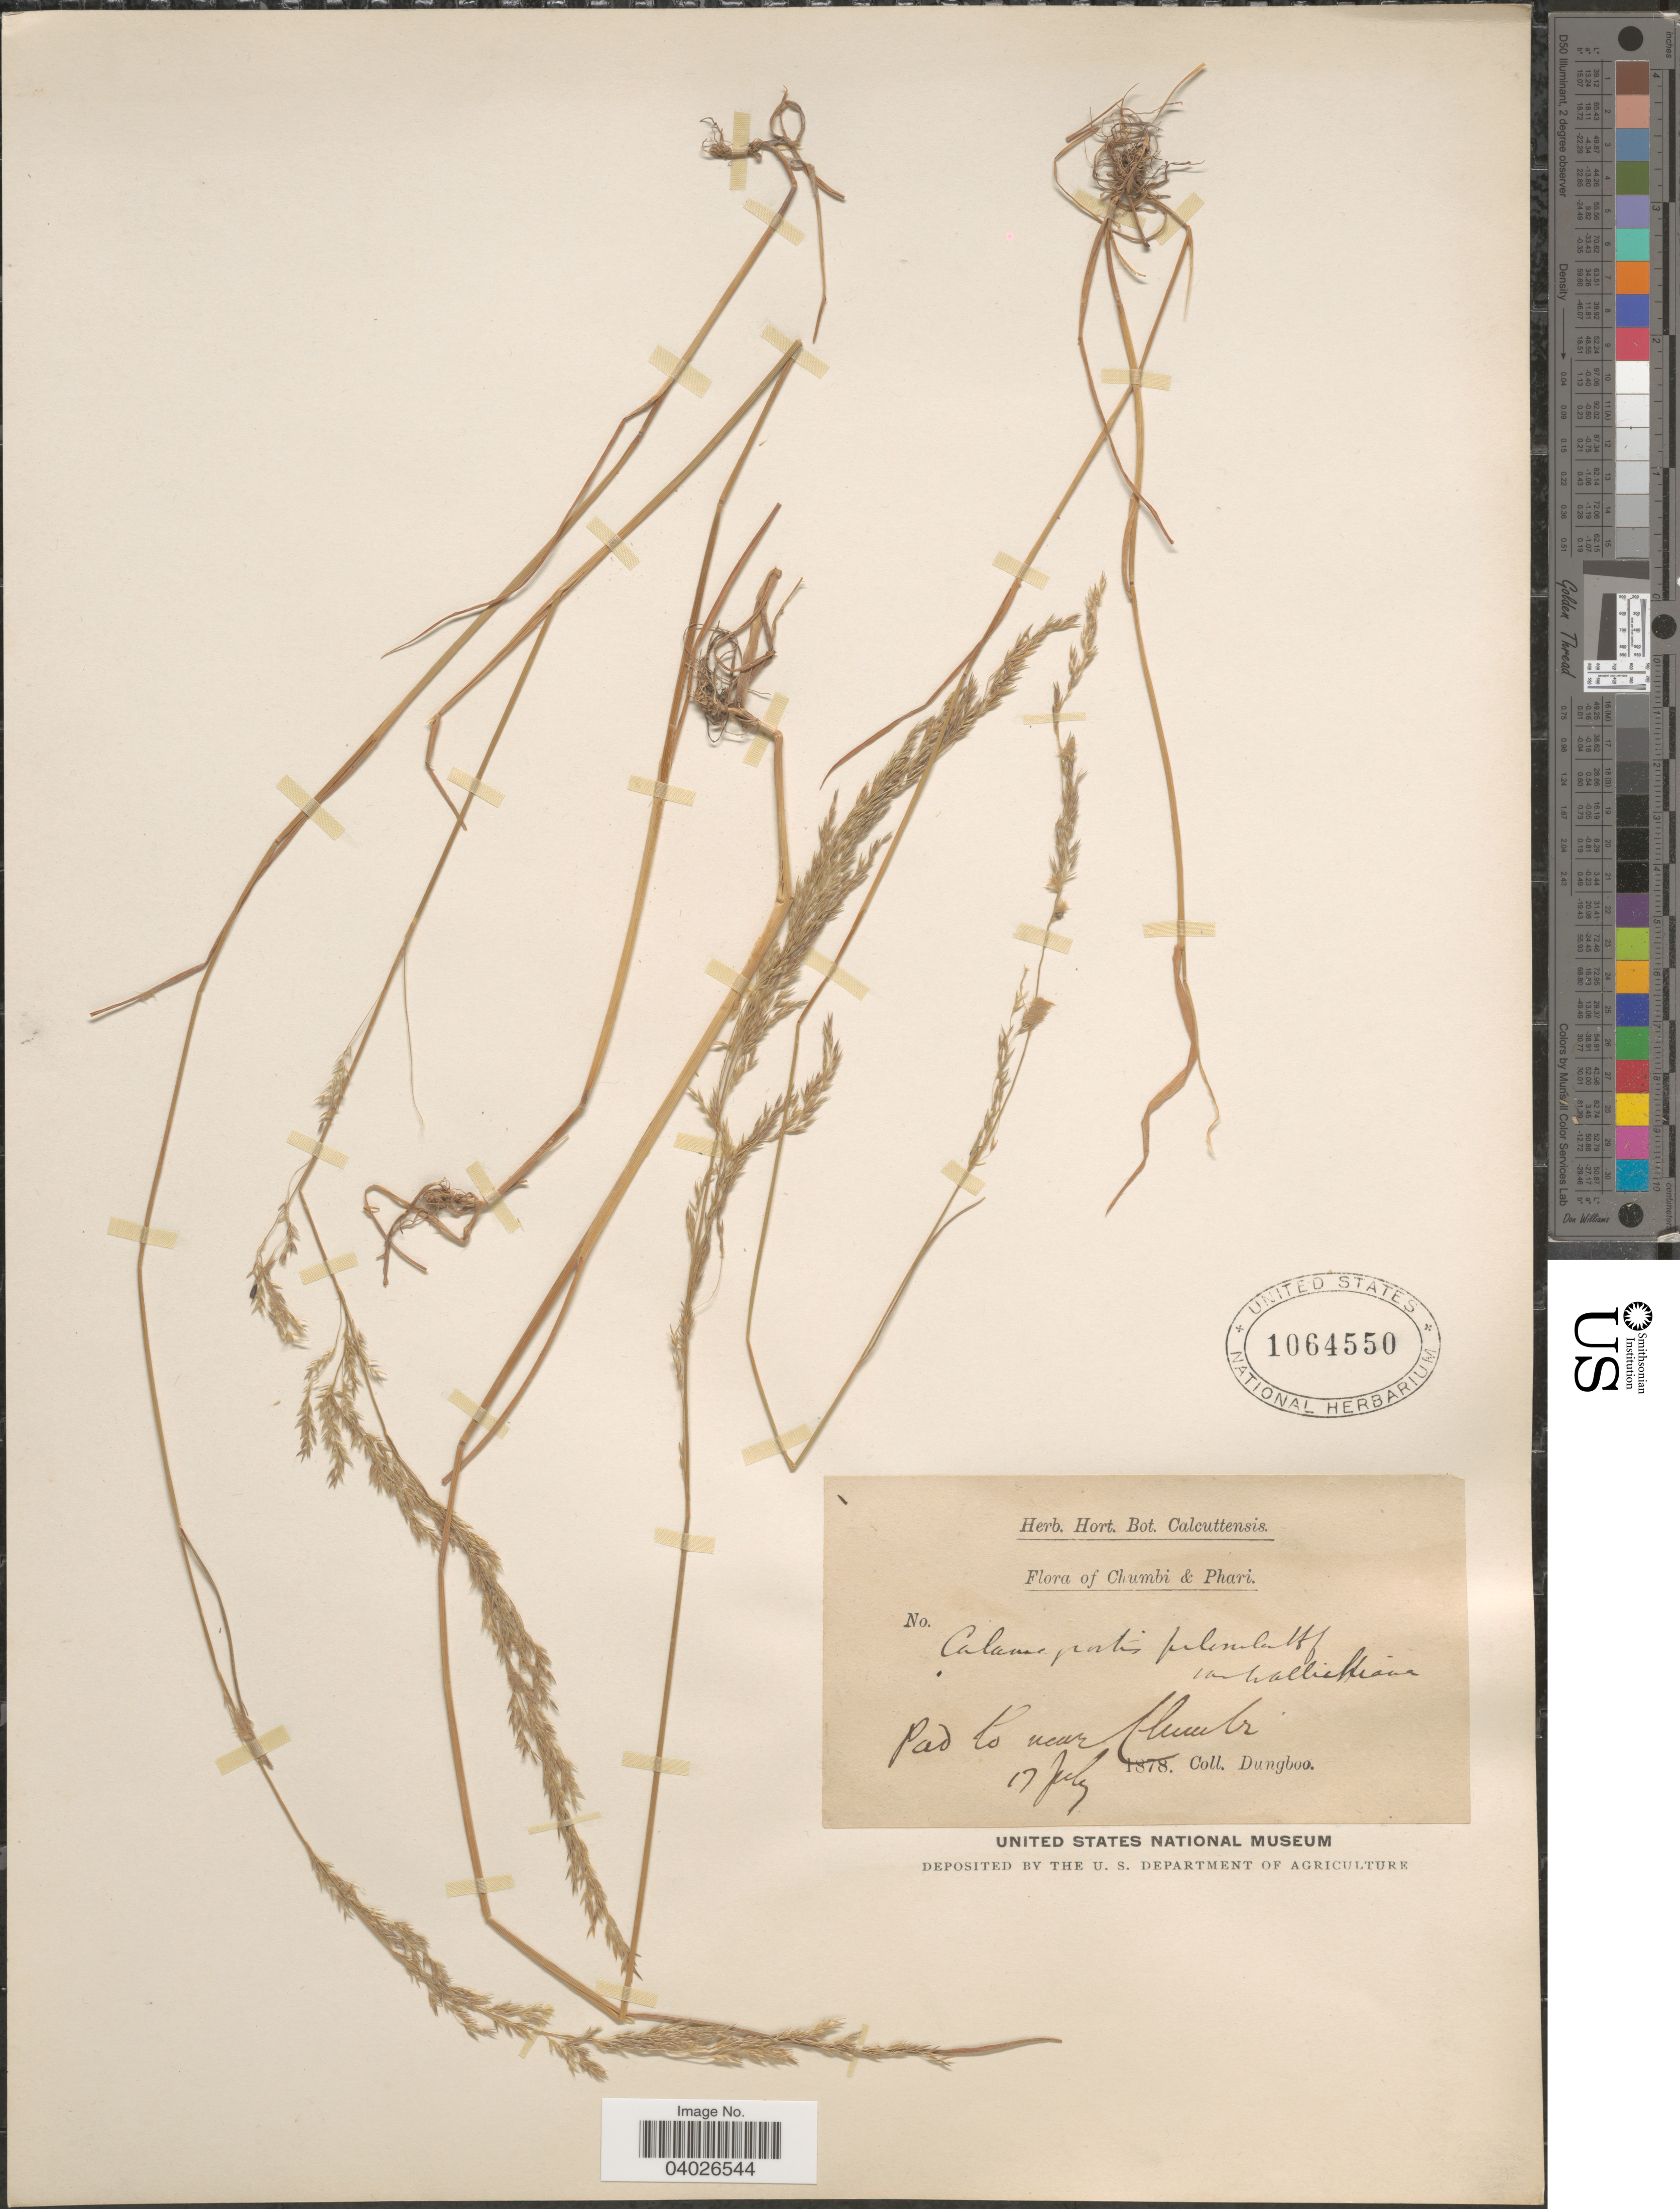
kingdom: Plantae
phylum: Tracheophyta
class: Liliopsida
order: Poales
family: Poaceae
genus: Agrostis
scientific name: Agrostis pilosula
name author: Trin.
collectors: Dungboo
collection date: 1878-07-17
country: China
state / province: Xizang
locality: Chumbi & Phari. Pad Co near Chumbi.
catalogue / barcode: US 1064550